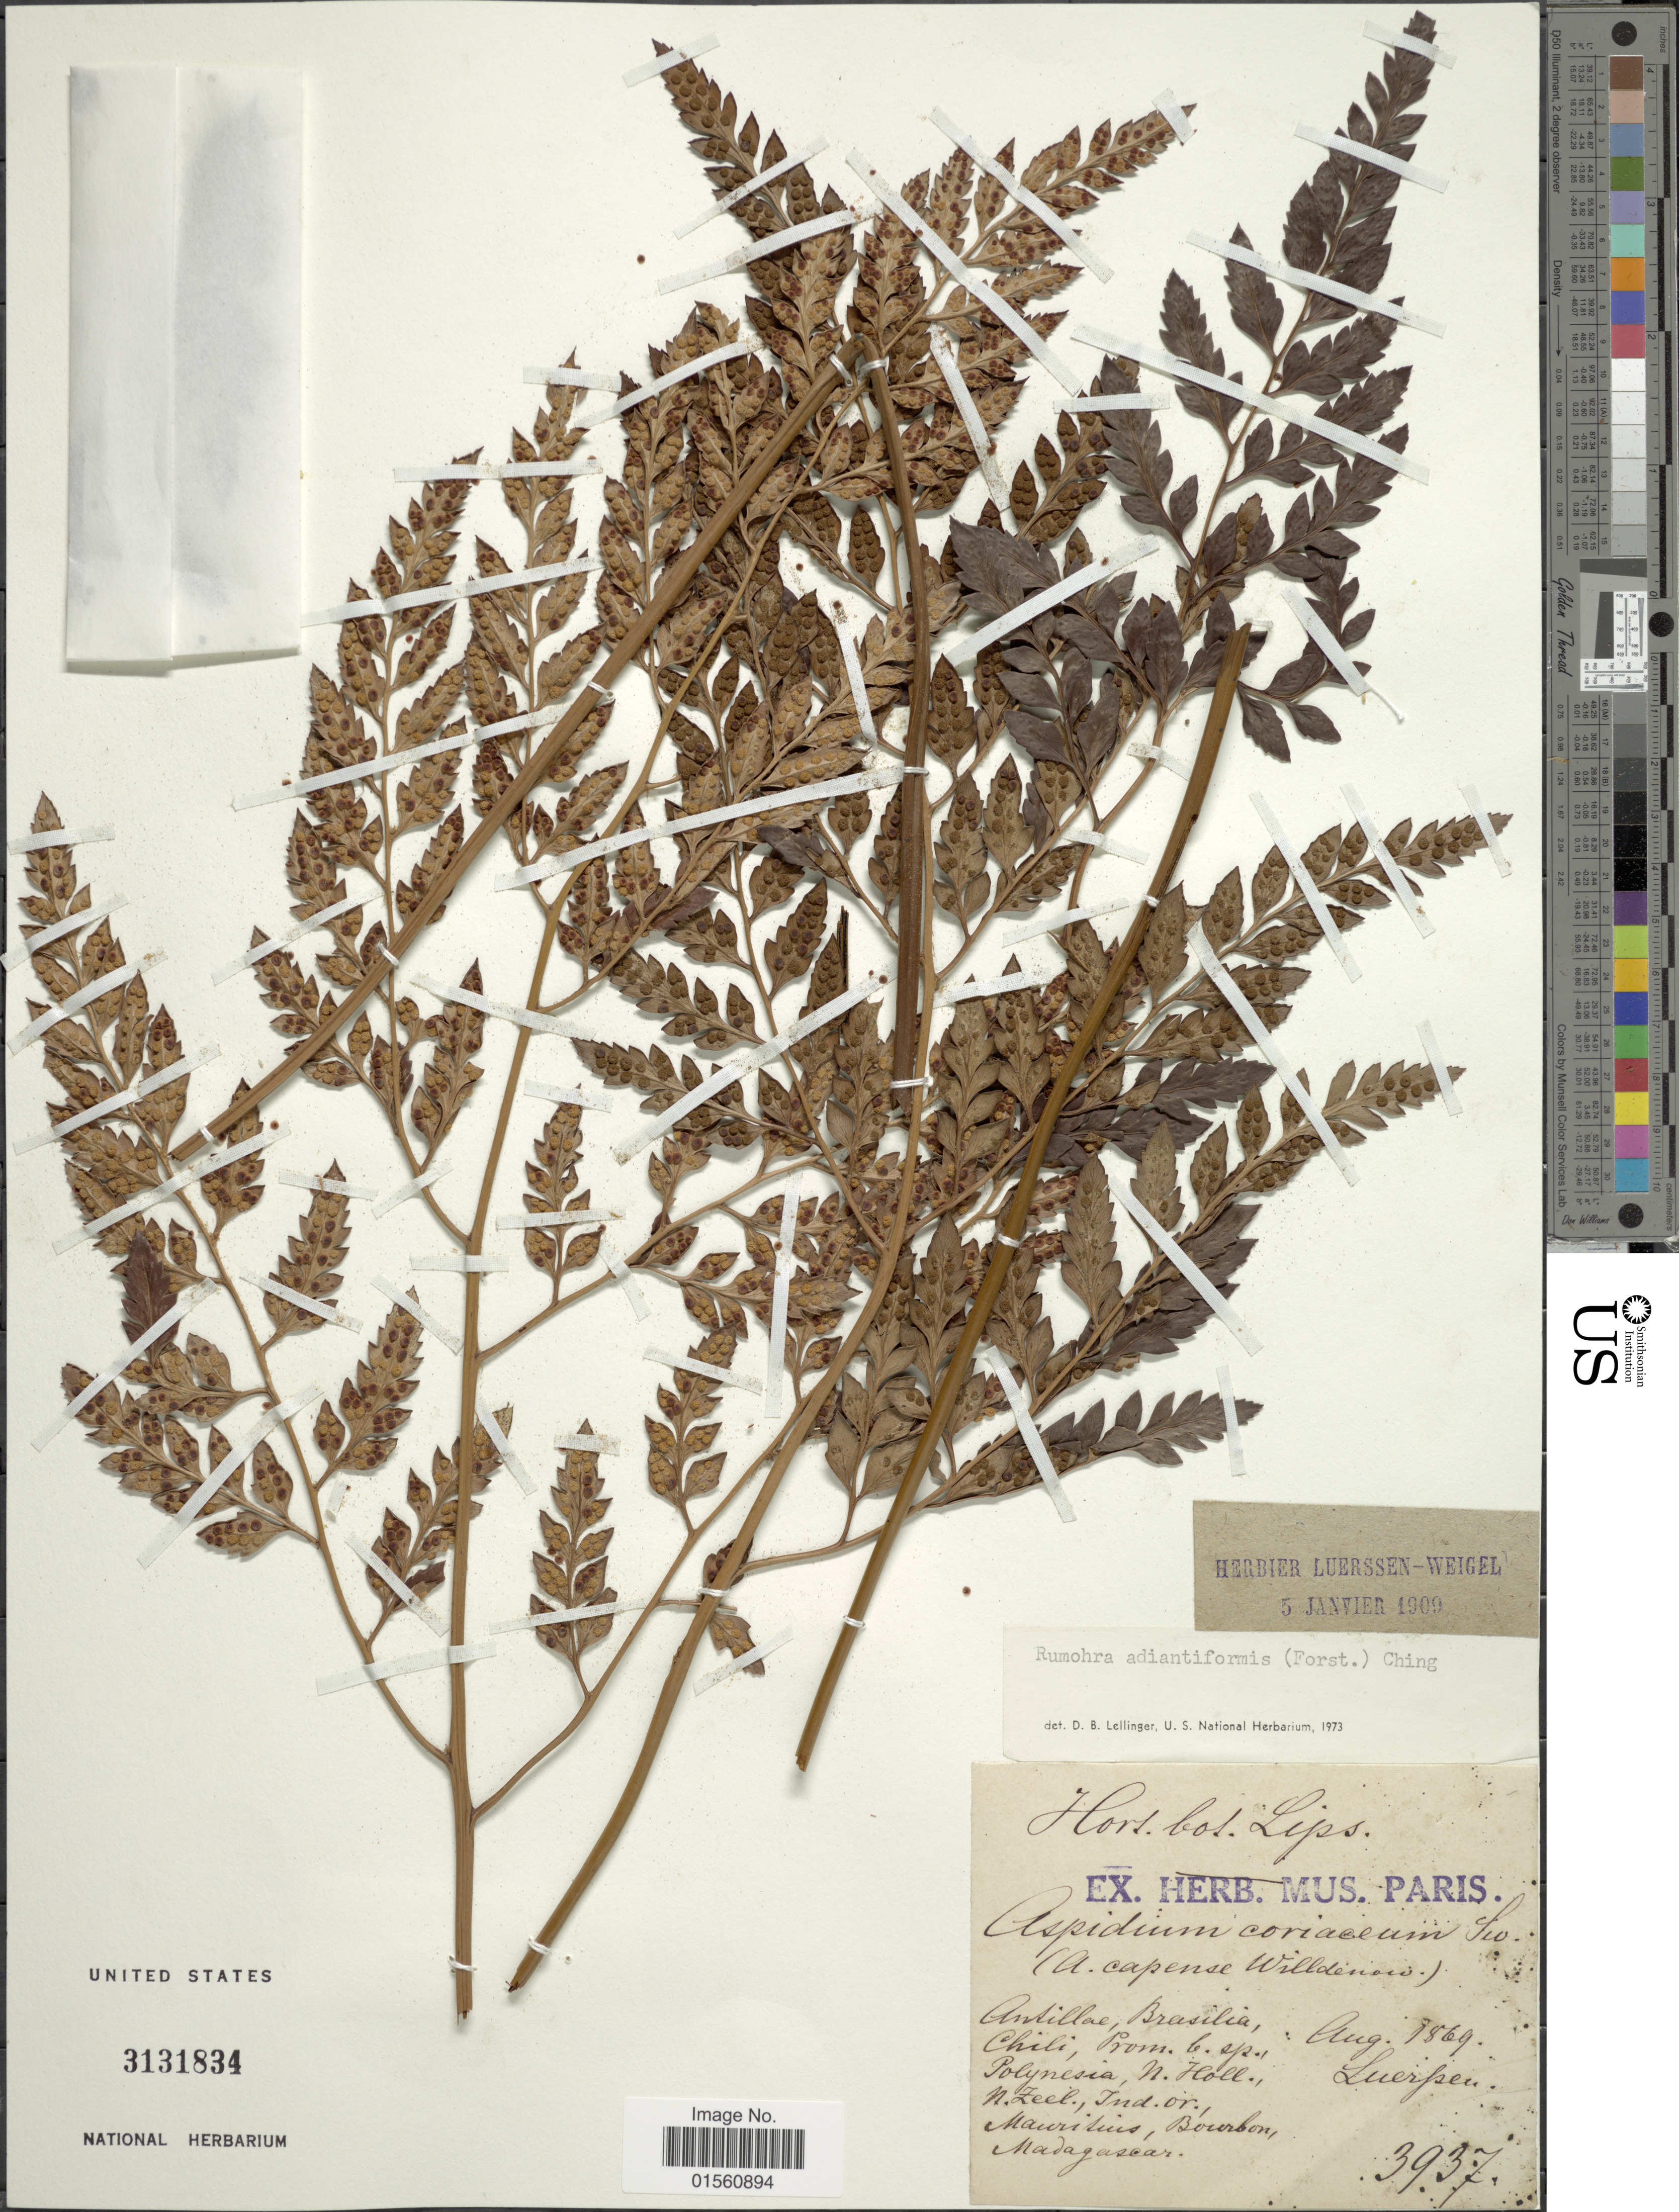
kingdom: Plantae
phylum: Tracheophyta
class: Polypodiopsida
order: Polypodiales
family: Dryopteridaceae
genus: Rumohra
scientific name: Rumohra adiantiformis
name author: (G. Forst.) Ching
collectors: Luerssen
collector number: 3937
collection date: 1869-08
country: Germany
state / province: Sachsen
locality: Antillae, Brasilia, Chili, prom. b. sp [interpreted]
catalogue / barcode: US 3131834